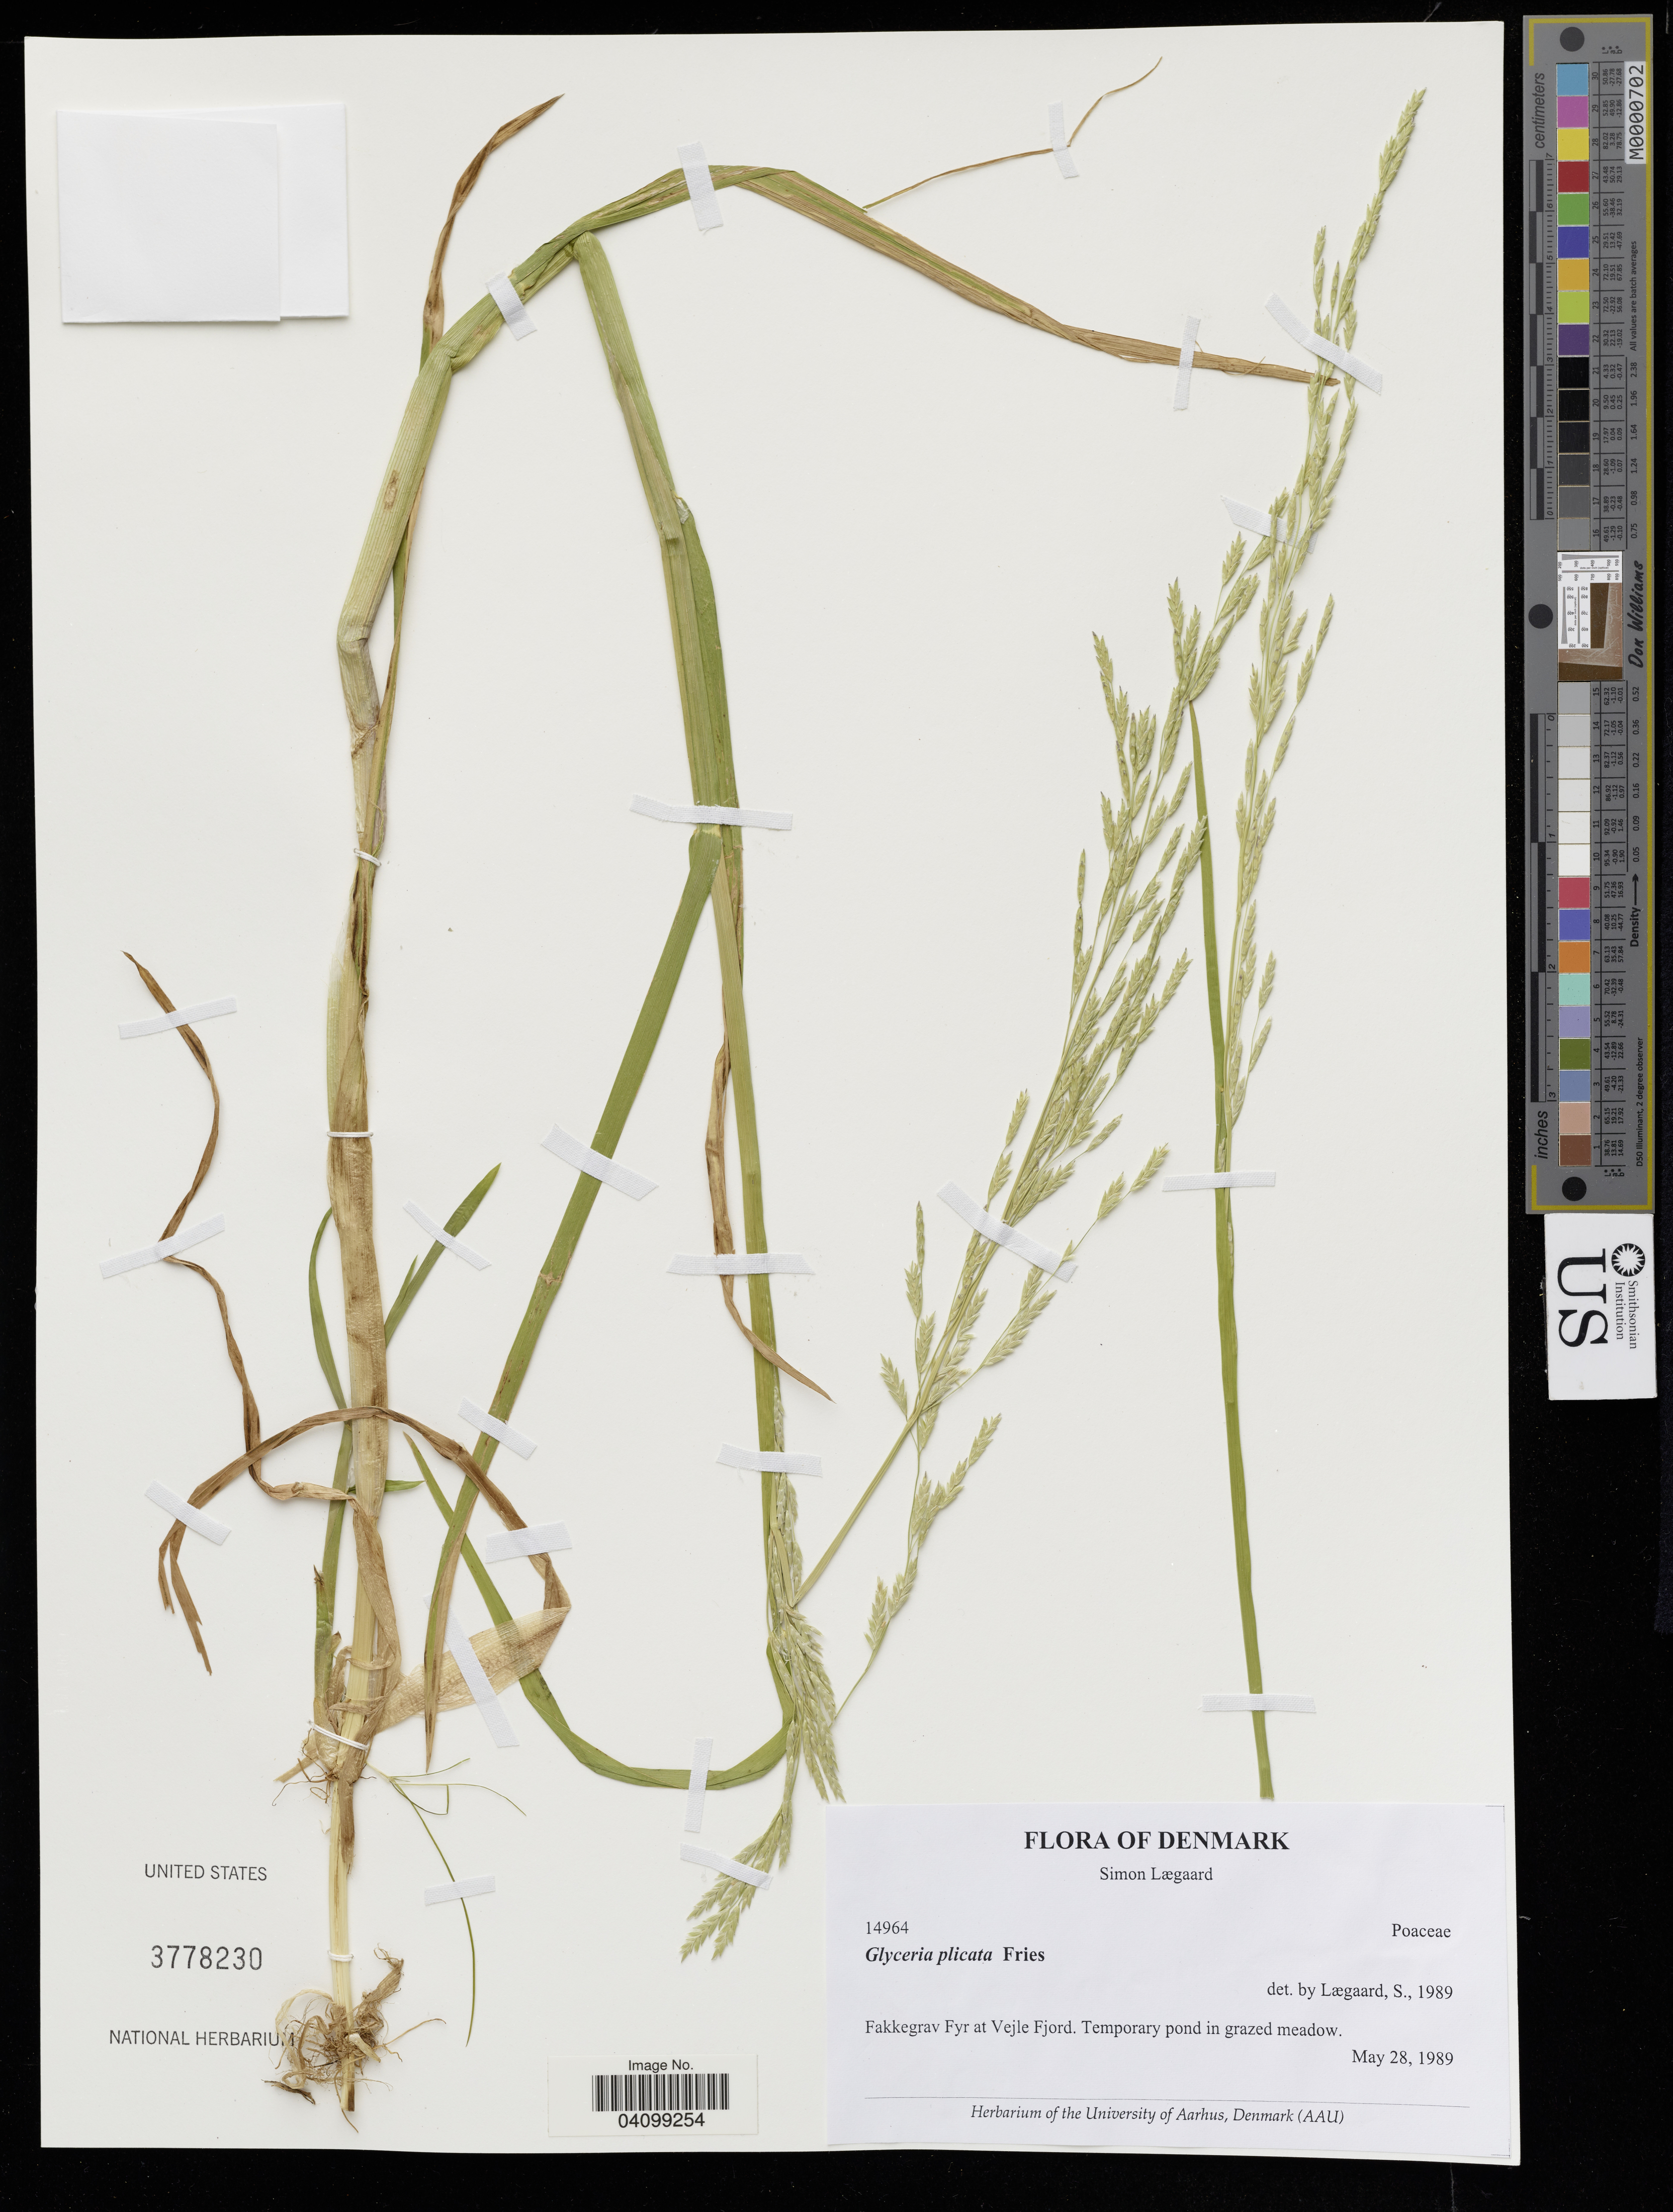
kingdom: Plantae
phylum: Tracheophyta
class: Liliopsida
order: Poales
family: Poaceae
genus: Glyceria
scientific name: Glyceria plicata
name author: (Fr.) Fr.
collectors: S. Lægaard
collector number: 14964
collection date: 1989-05-28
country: Denmark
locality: Fakkegrav Fyr at Vejle Fjord.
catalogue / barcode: US 3778230